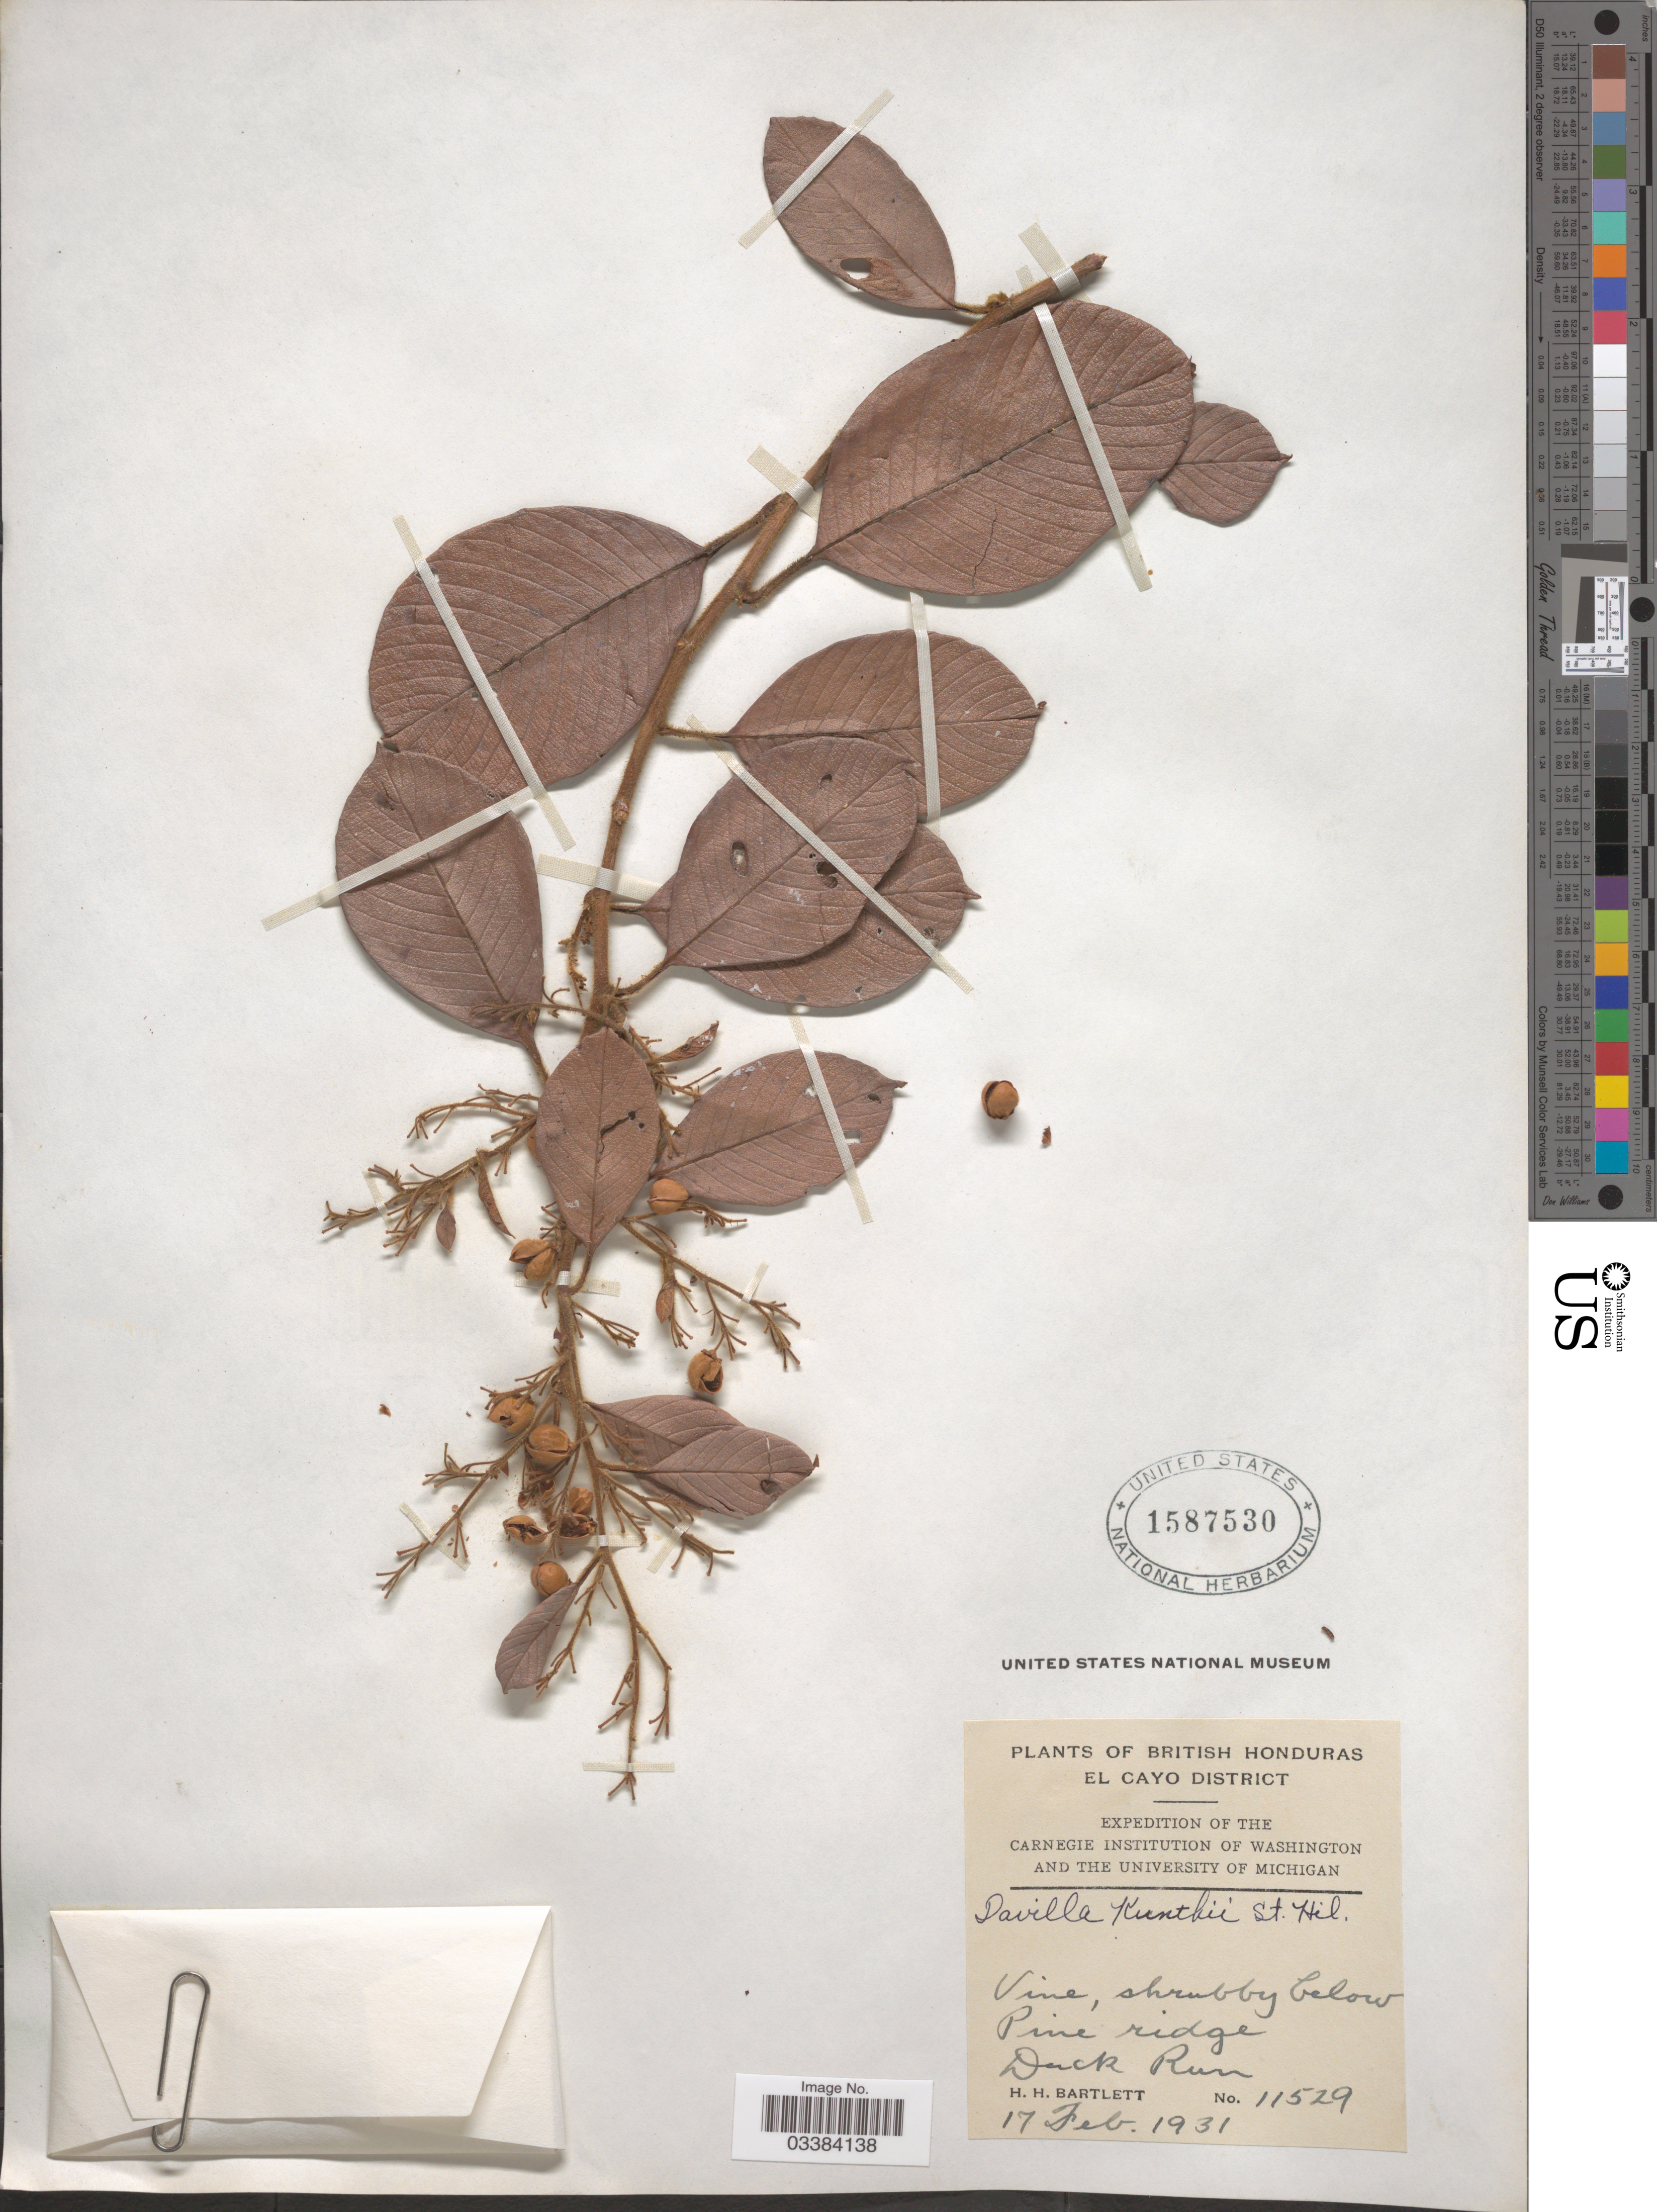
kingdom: Plantae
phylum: Tracheophyta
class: Magnoliopsida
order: Dilleniales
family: Dilleniaceae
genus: Davilla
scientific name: Davilla kunthii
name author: A. St.-Hil.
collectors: H. H. Bartlett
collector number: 11529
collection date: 1931-02-17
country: Belize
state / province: Cayo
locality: British Honduras. El Cayo District. Pine ridge. Duck Run.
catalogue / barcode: US 1587530